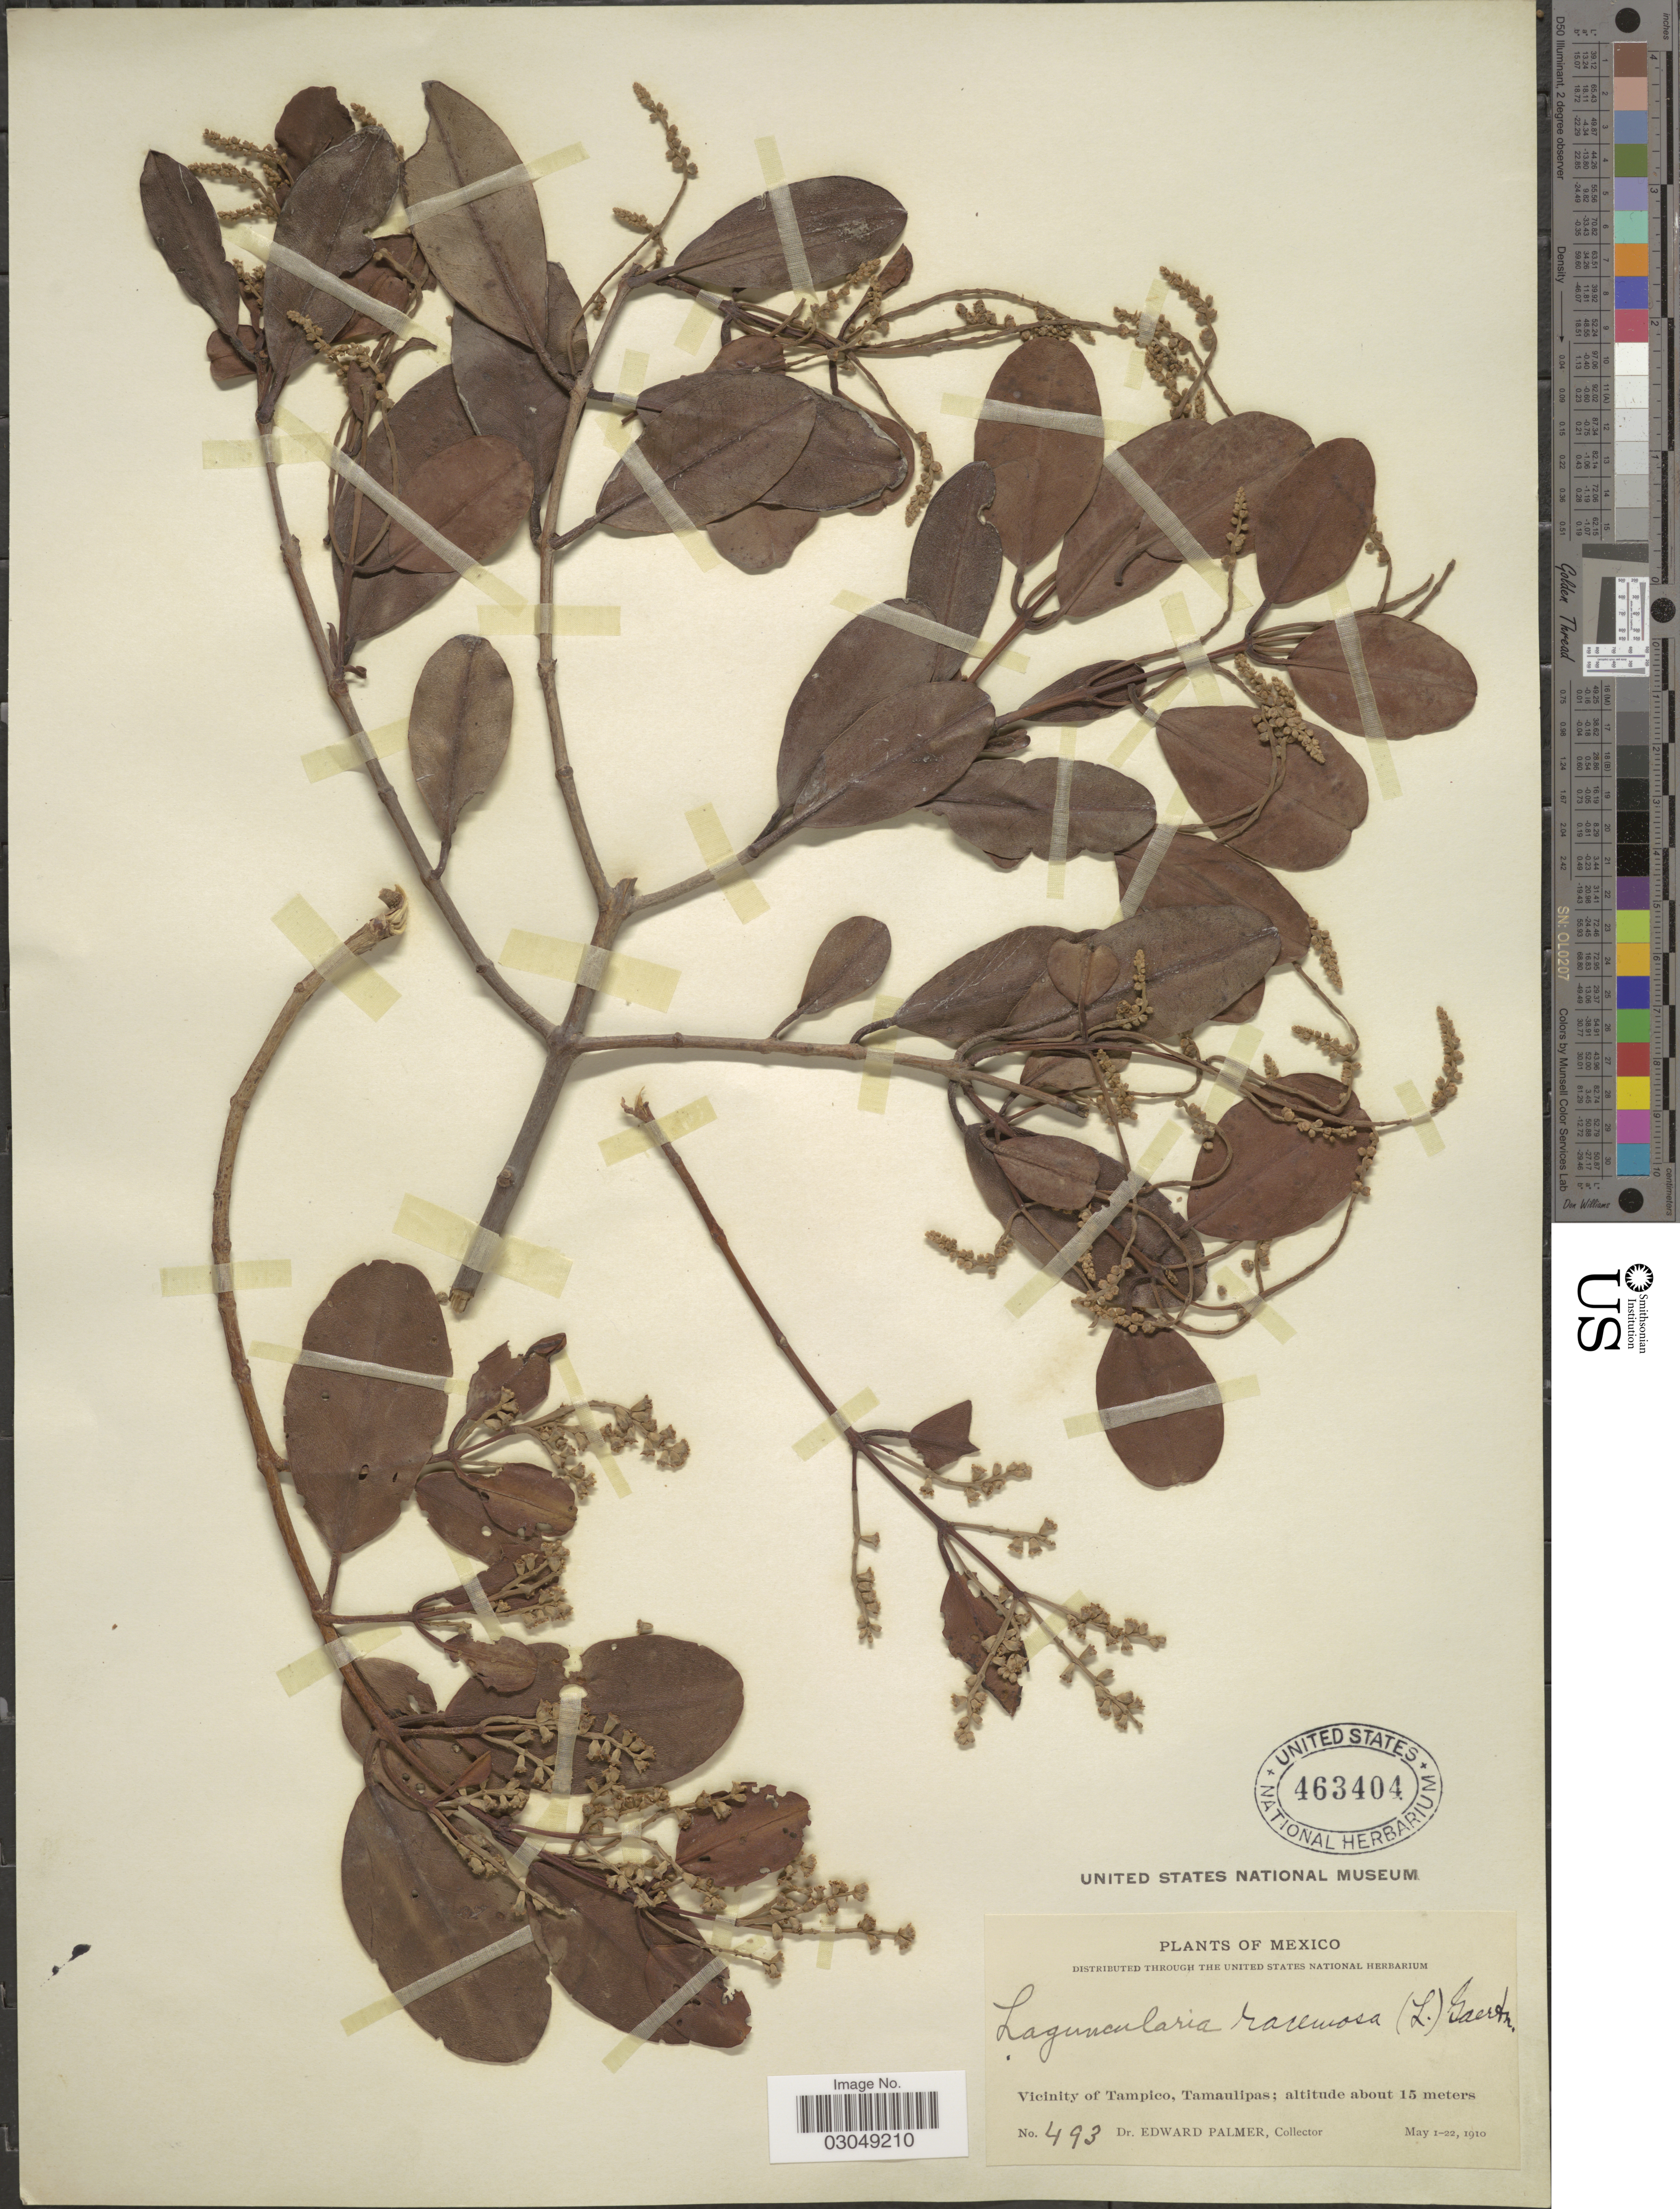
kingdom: Plantae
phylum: Tracheophyta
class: Magnoliopsida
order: Myrtales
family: Combretaceae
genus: Laguncularia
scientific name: Laguncularia racemosa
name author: (L.) C.F. Gaertn.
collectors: E. Palmer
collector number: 493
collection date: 1910-05-01/1910-05-22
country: Mexico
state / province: Tamaulipas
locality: Vicinity of Tampico.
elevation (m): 15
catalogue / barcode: US 463404